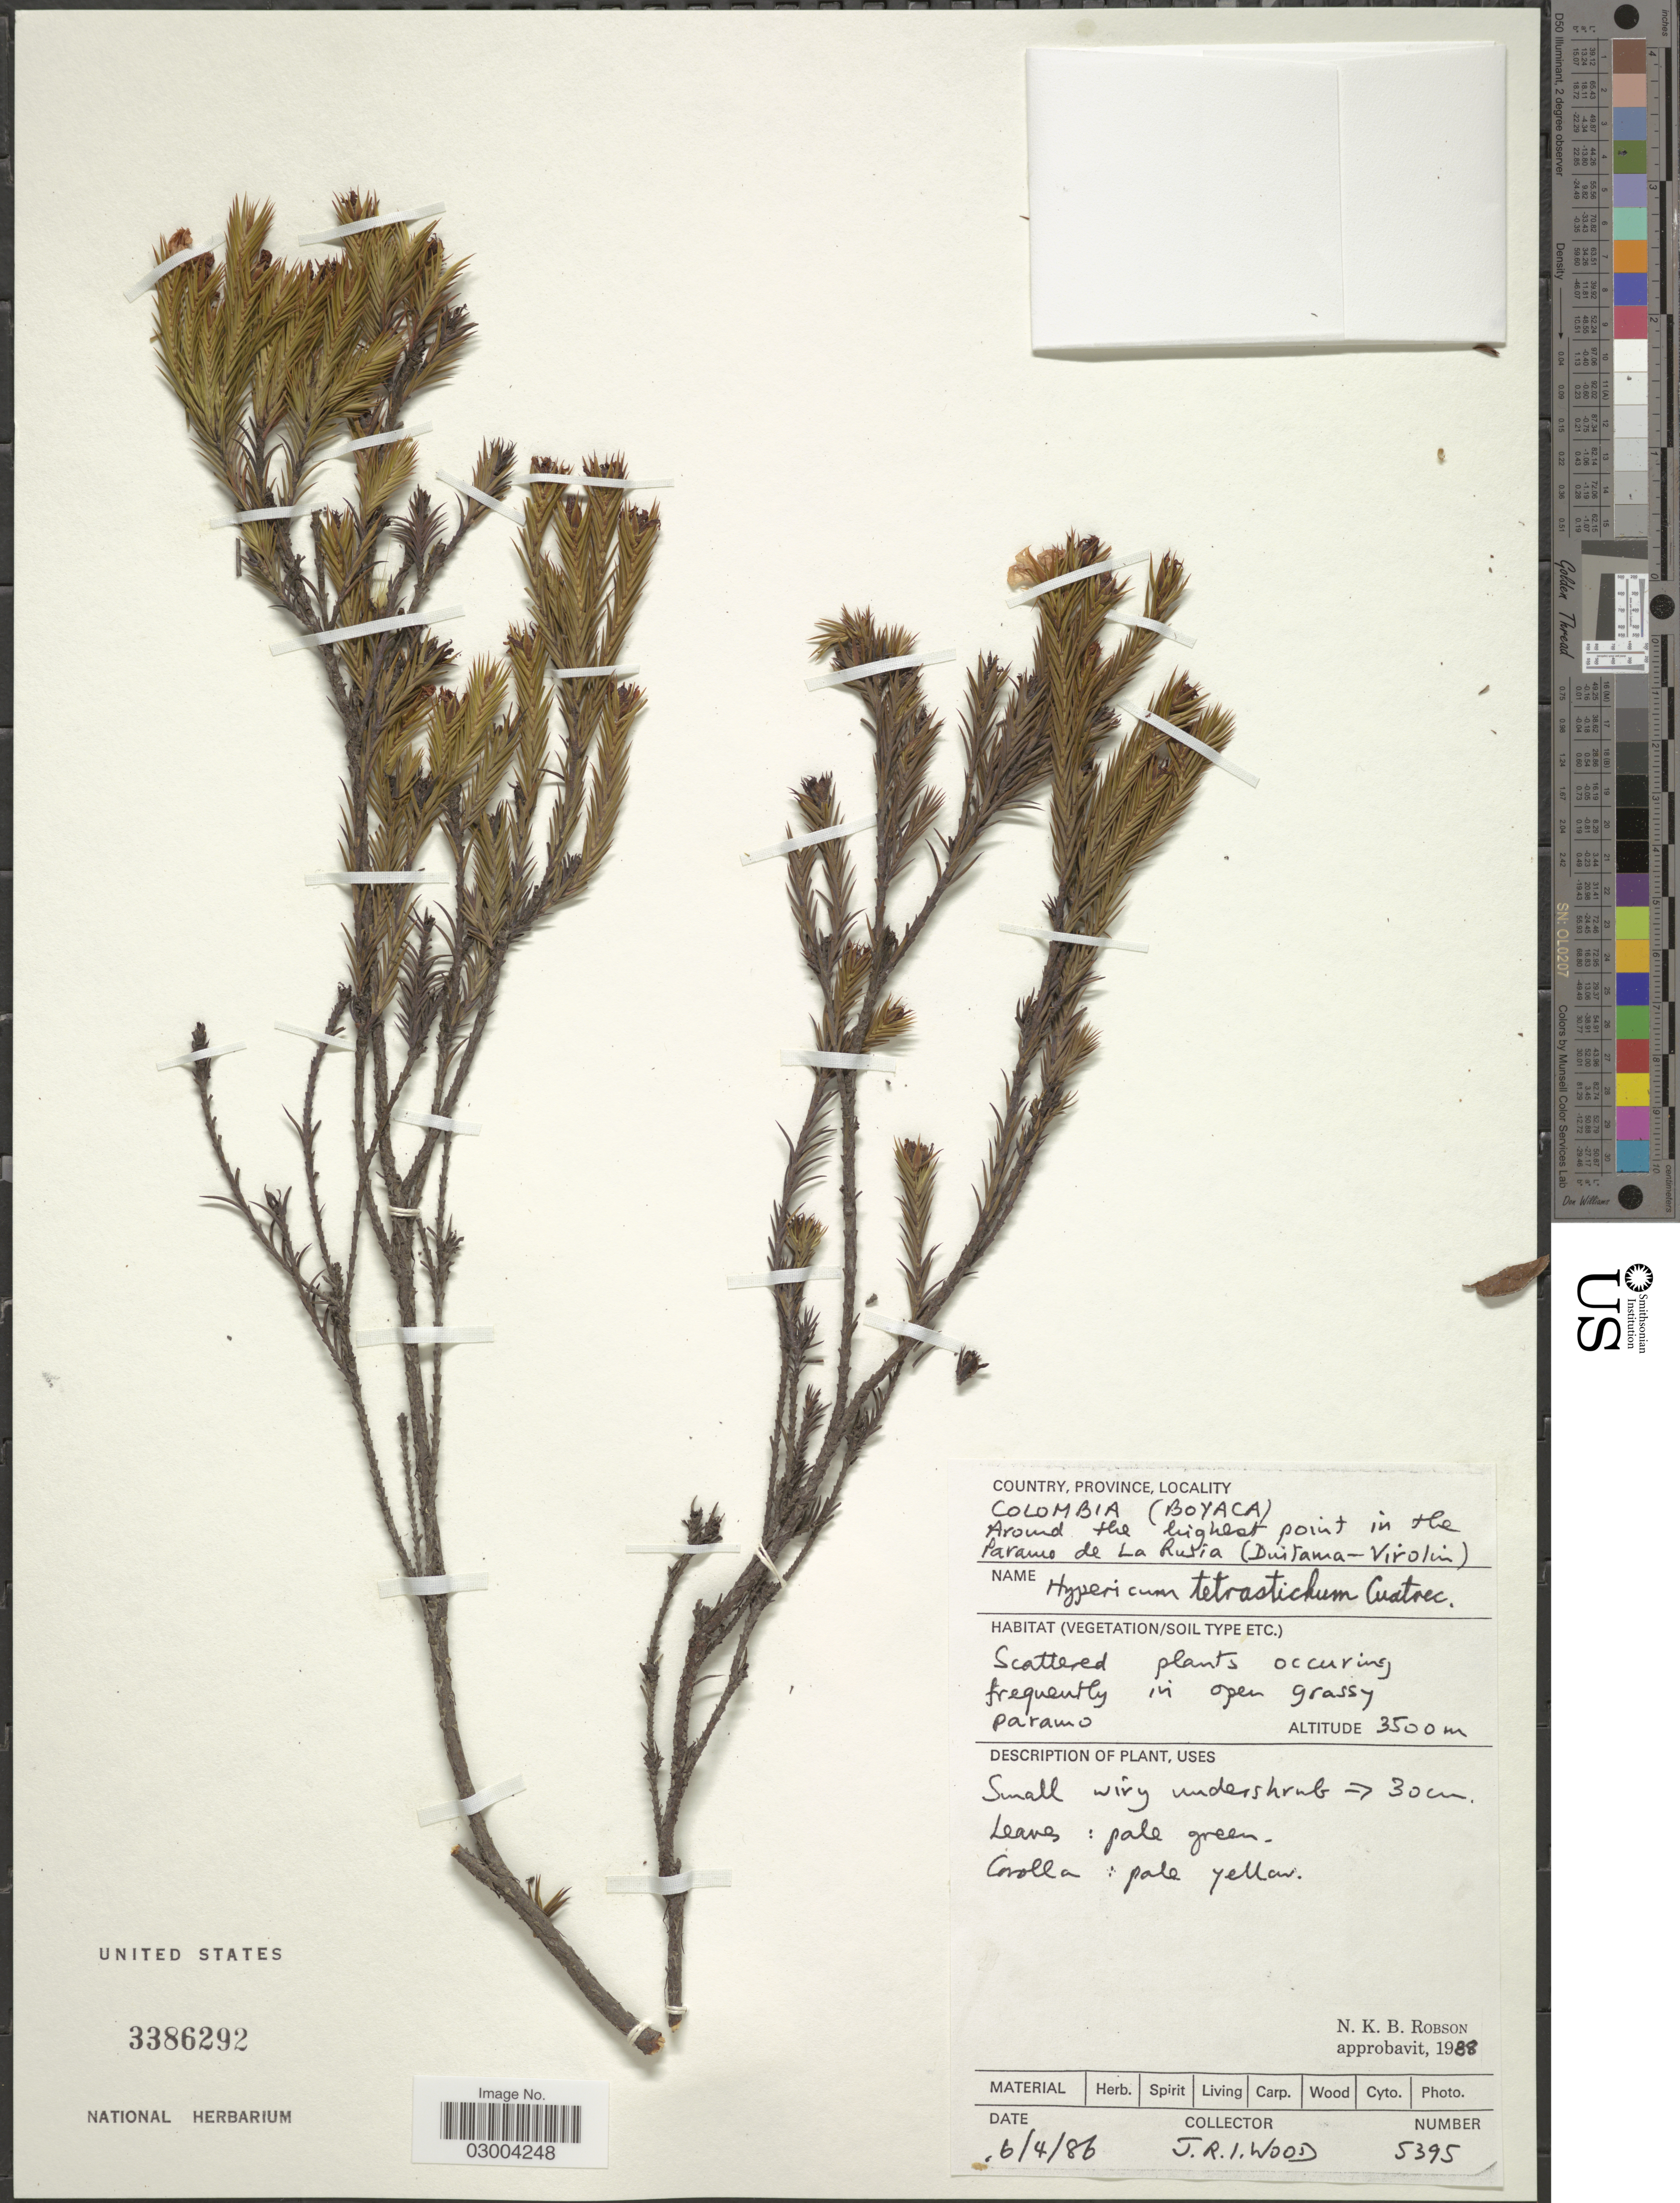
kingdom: Plantae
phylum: Tracheophyta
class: Magnoliopsida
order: Malpighiales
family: Hypericaceae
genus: Hypericum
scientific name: Hypericum tetrastichum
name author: Cuatrec.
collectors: J. R. I. Wood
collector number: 5395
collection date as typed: Transcribed d/m/y: 6/4/86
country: Colombia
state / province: Boyacá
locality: Around the highest point in the Paramo de La Rusia (Duitama-Virolin).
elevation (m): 3500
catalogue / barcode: US 3386292